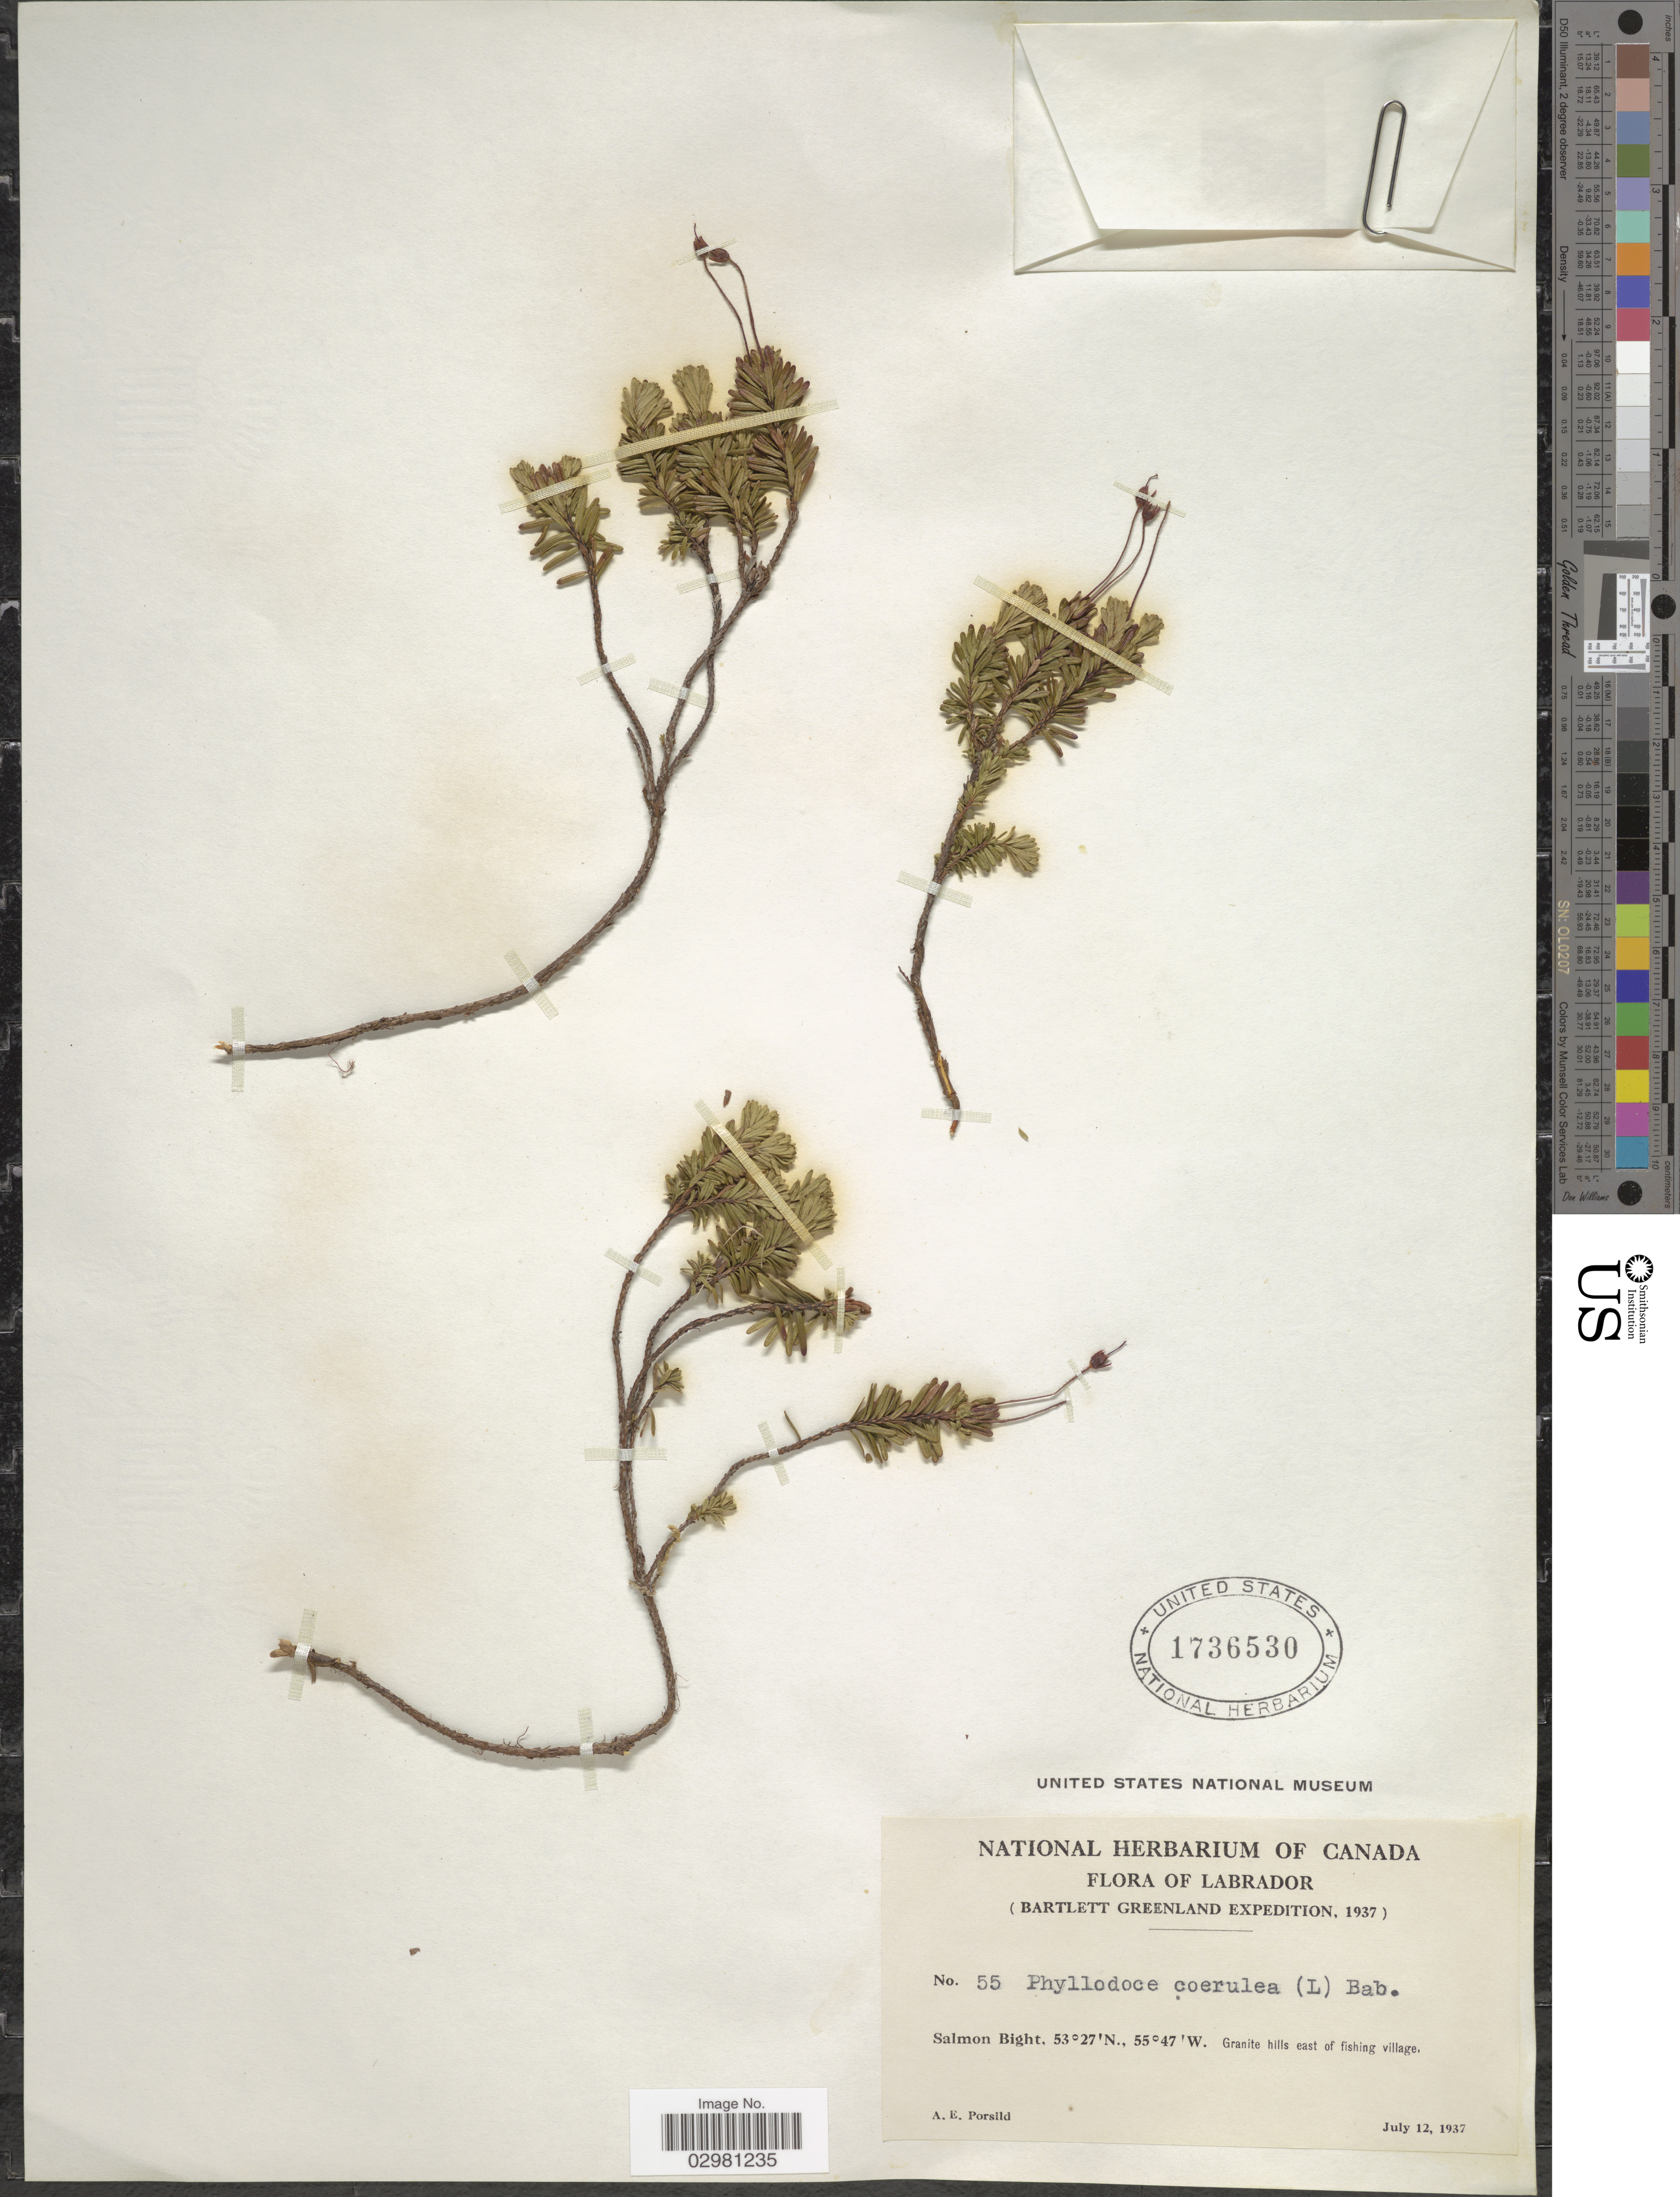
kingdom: Plantae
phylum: Tracheophyta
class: Magnoliopsida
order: Ericales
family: Ericaceae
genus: Phyllodoce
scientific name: Phyllodoce caerulea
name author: (L.) Bab.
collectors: A. E. Porsild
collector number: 55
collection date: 1937-07-12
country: Canada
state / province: Newfoundland and Labrador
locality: Labrador (Bartlett Greenland), Salmon Bright, Granite hills east of fishing village.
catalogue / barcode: US 1736530